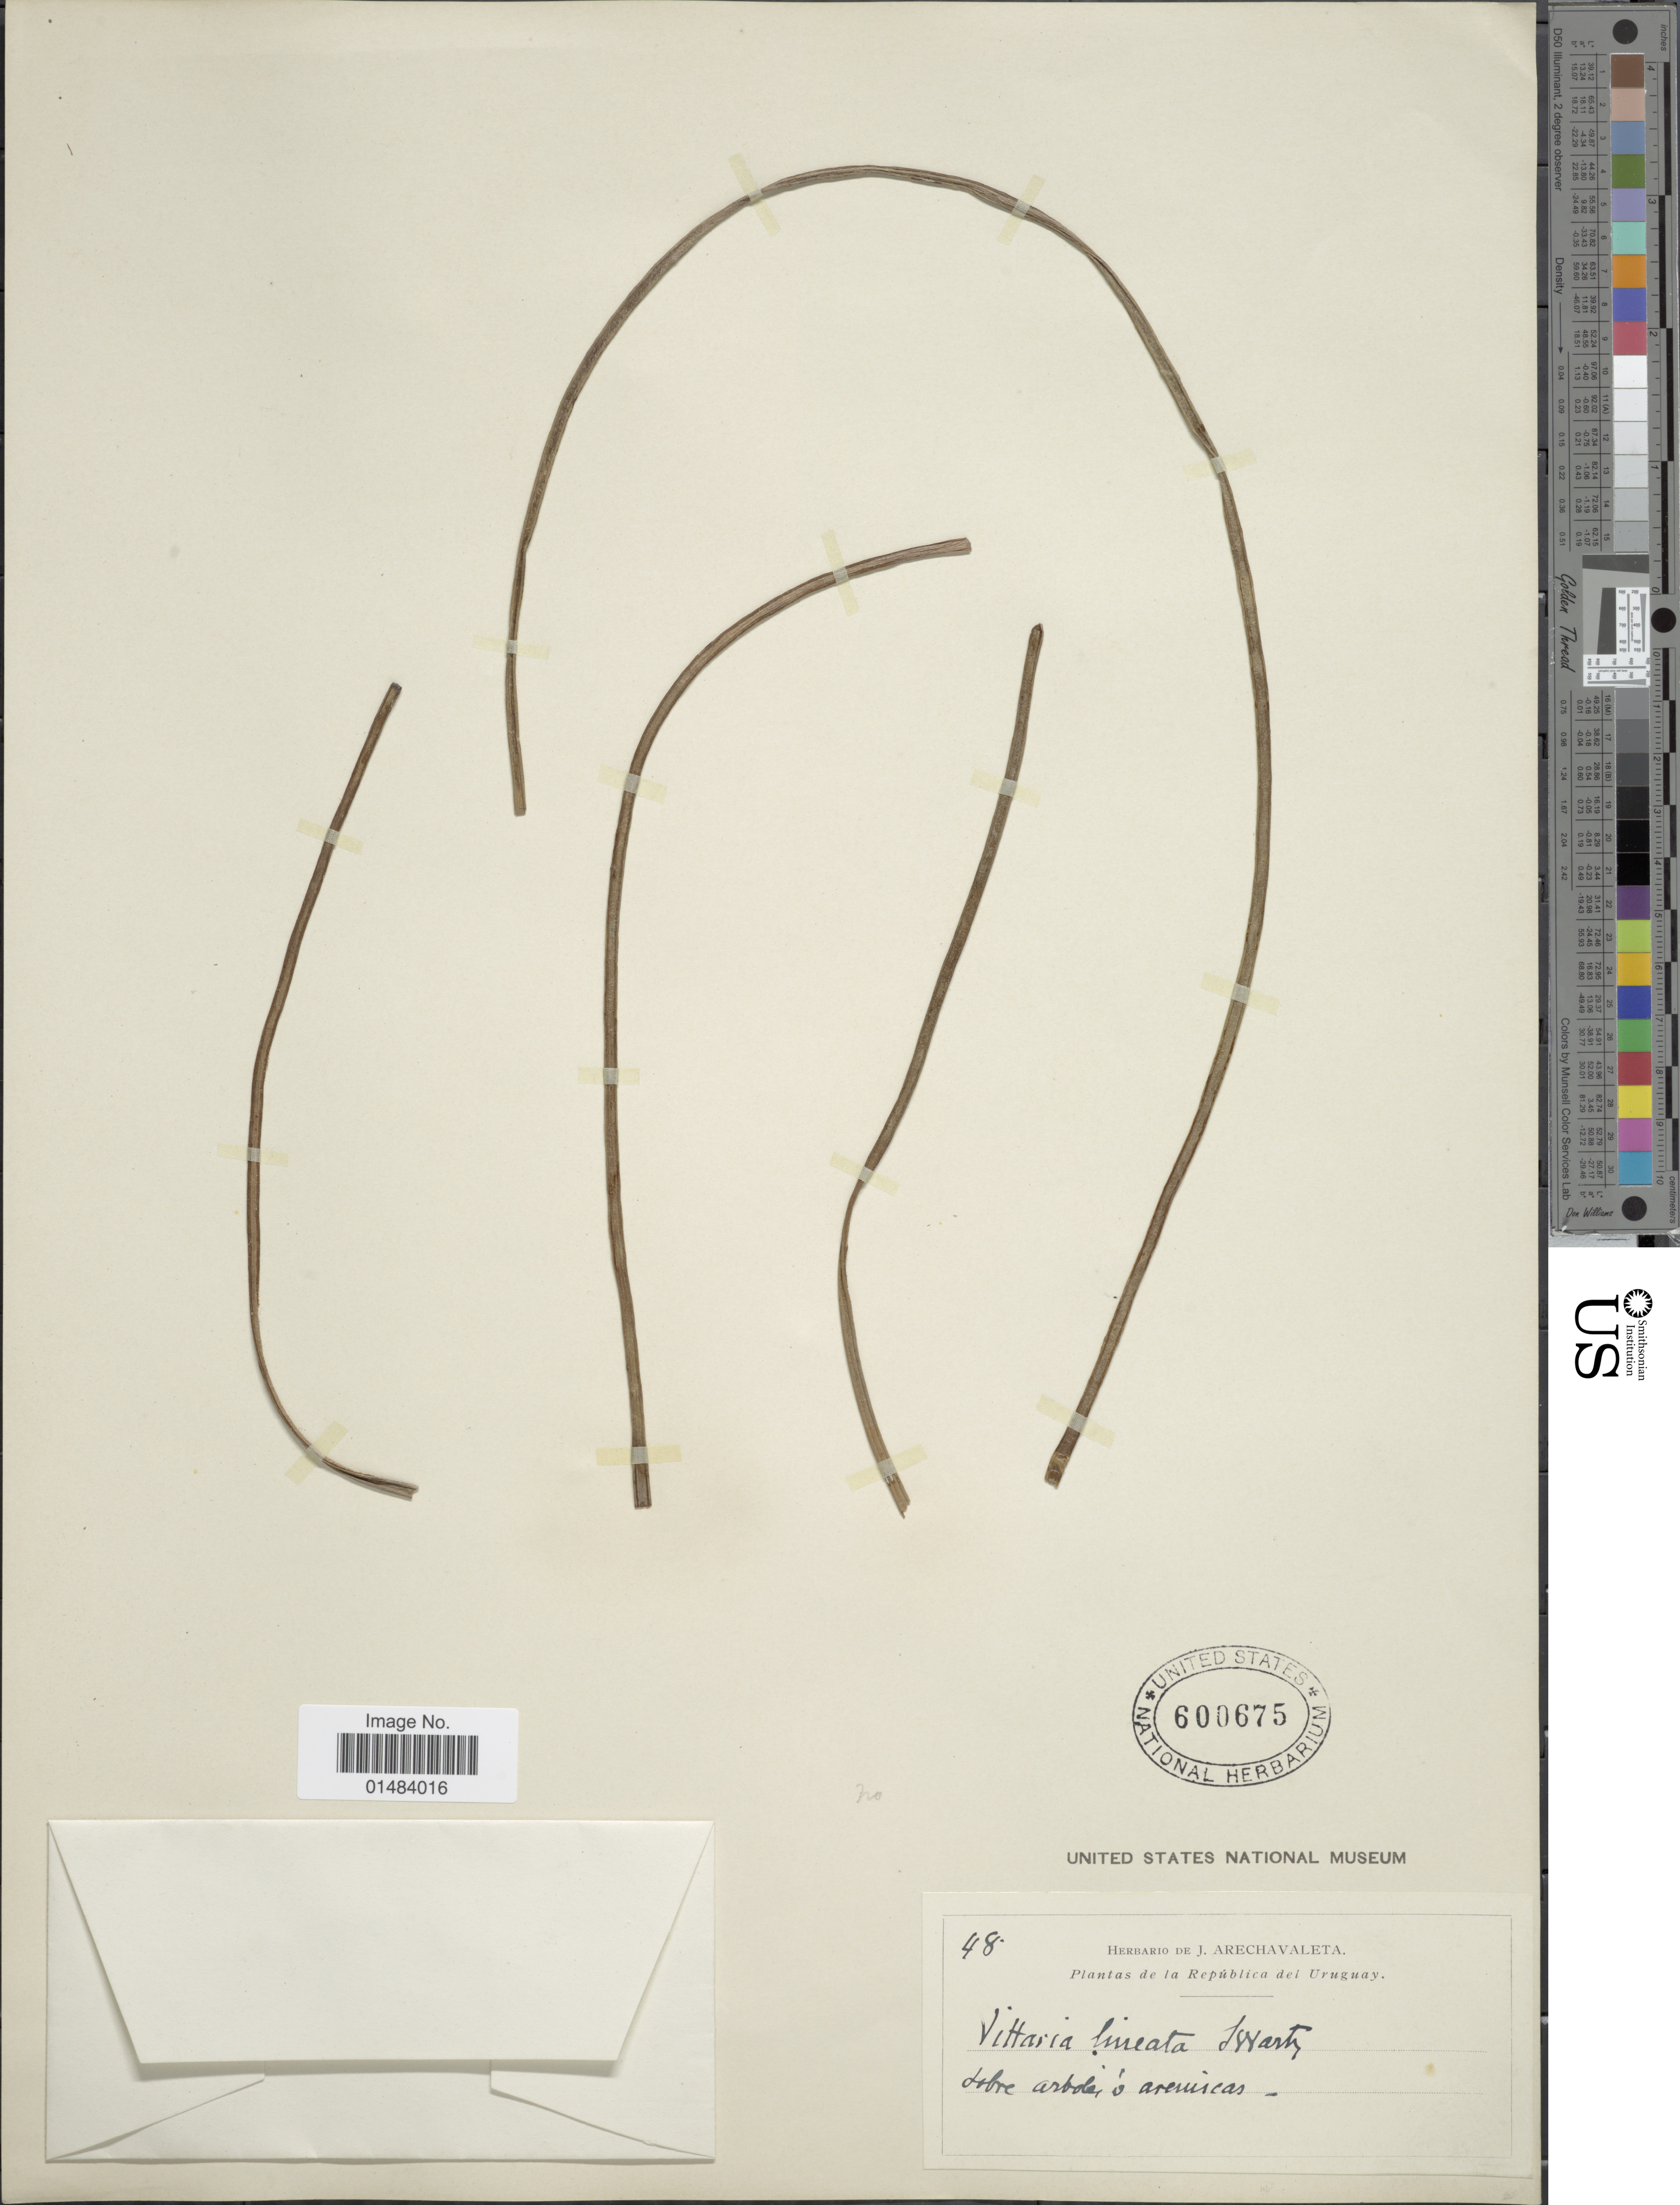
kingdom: Plantae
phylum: Tracheophyta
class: Polypodiopsida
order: Polypodiales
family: Pteridaceae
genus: Vittaria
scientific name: Vittaria lineata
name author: (L.) Sm.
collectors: ex herb. Arechavaleta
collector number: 48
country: Paraguay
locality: De la Republica del Uruguay.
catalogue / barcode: US 600675